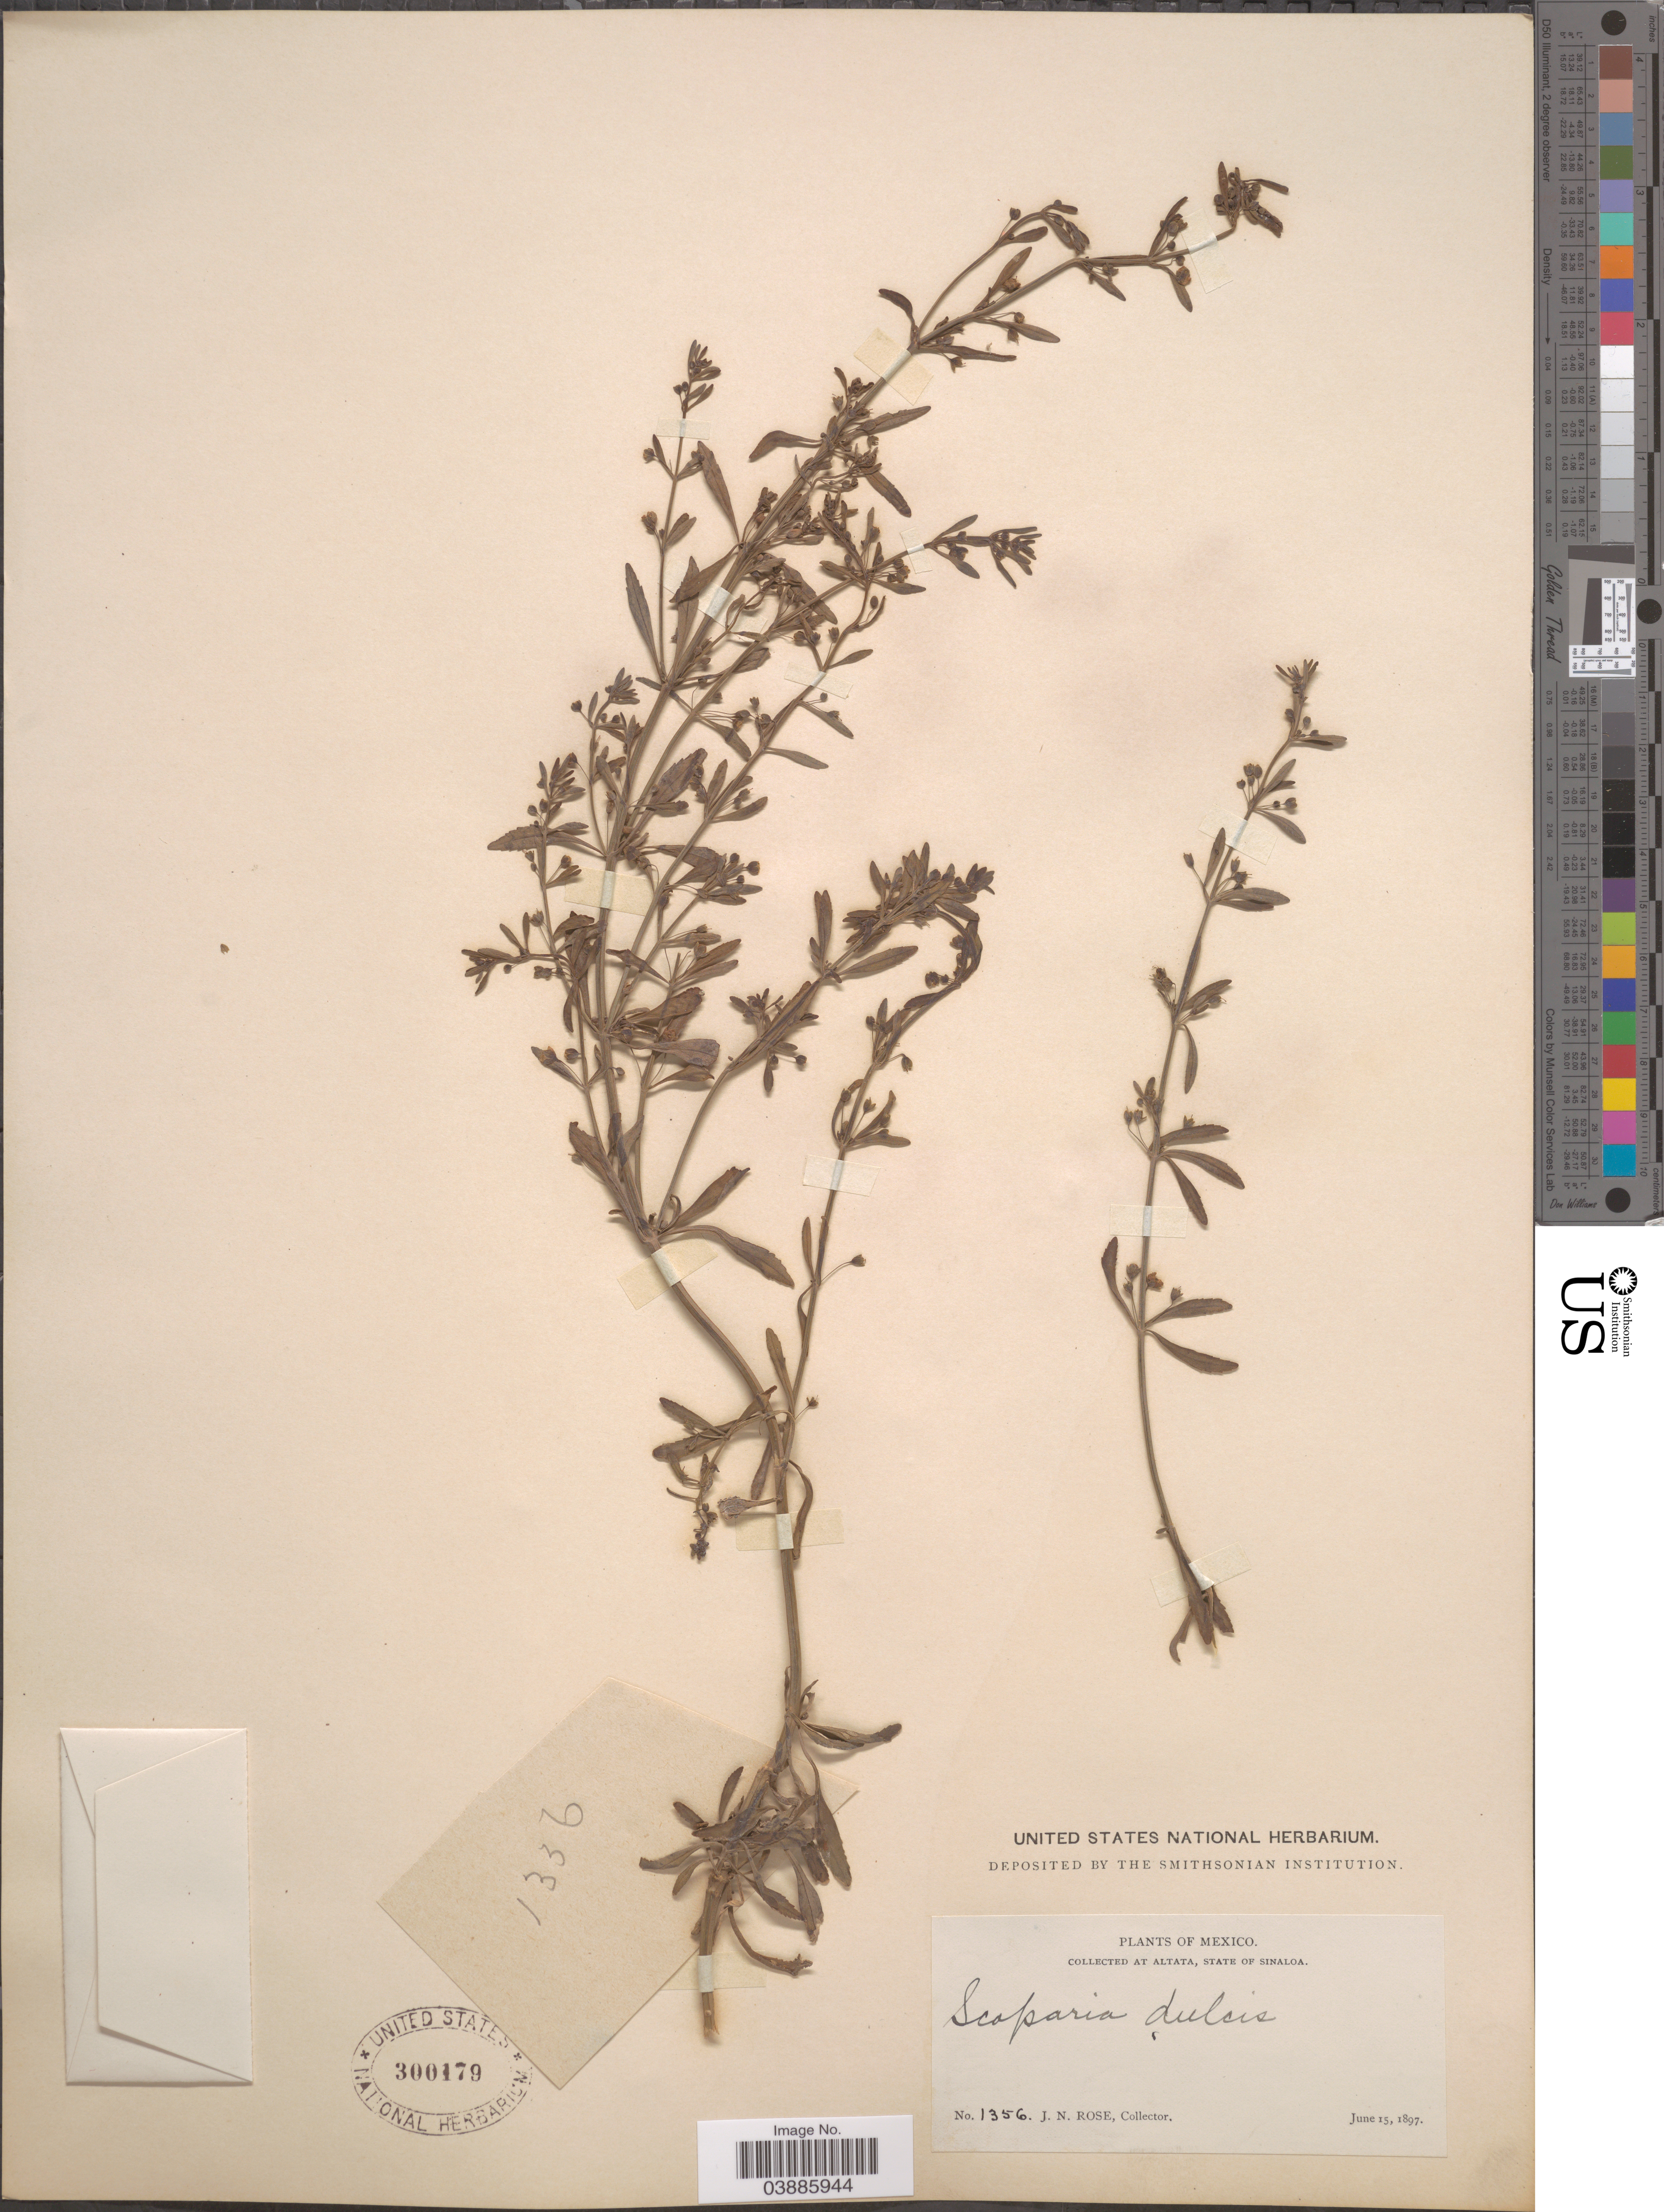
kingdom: Plantae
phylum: Tracheophyta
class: Magnoliopsida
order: Lamiales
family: Plantaginaceae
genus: Scoparia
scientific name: Scoparia dulcis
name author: L.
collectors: J. N. Rose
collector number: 1356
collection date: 1897-06-15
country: Mexico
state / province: Sinaloa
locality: At Altata.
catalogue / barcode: US 300179